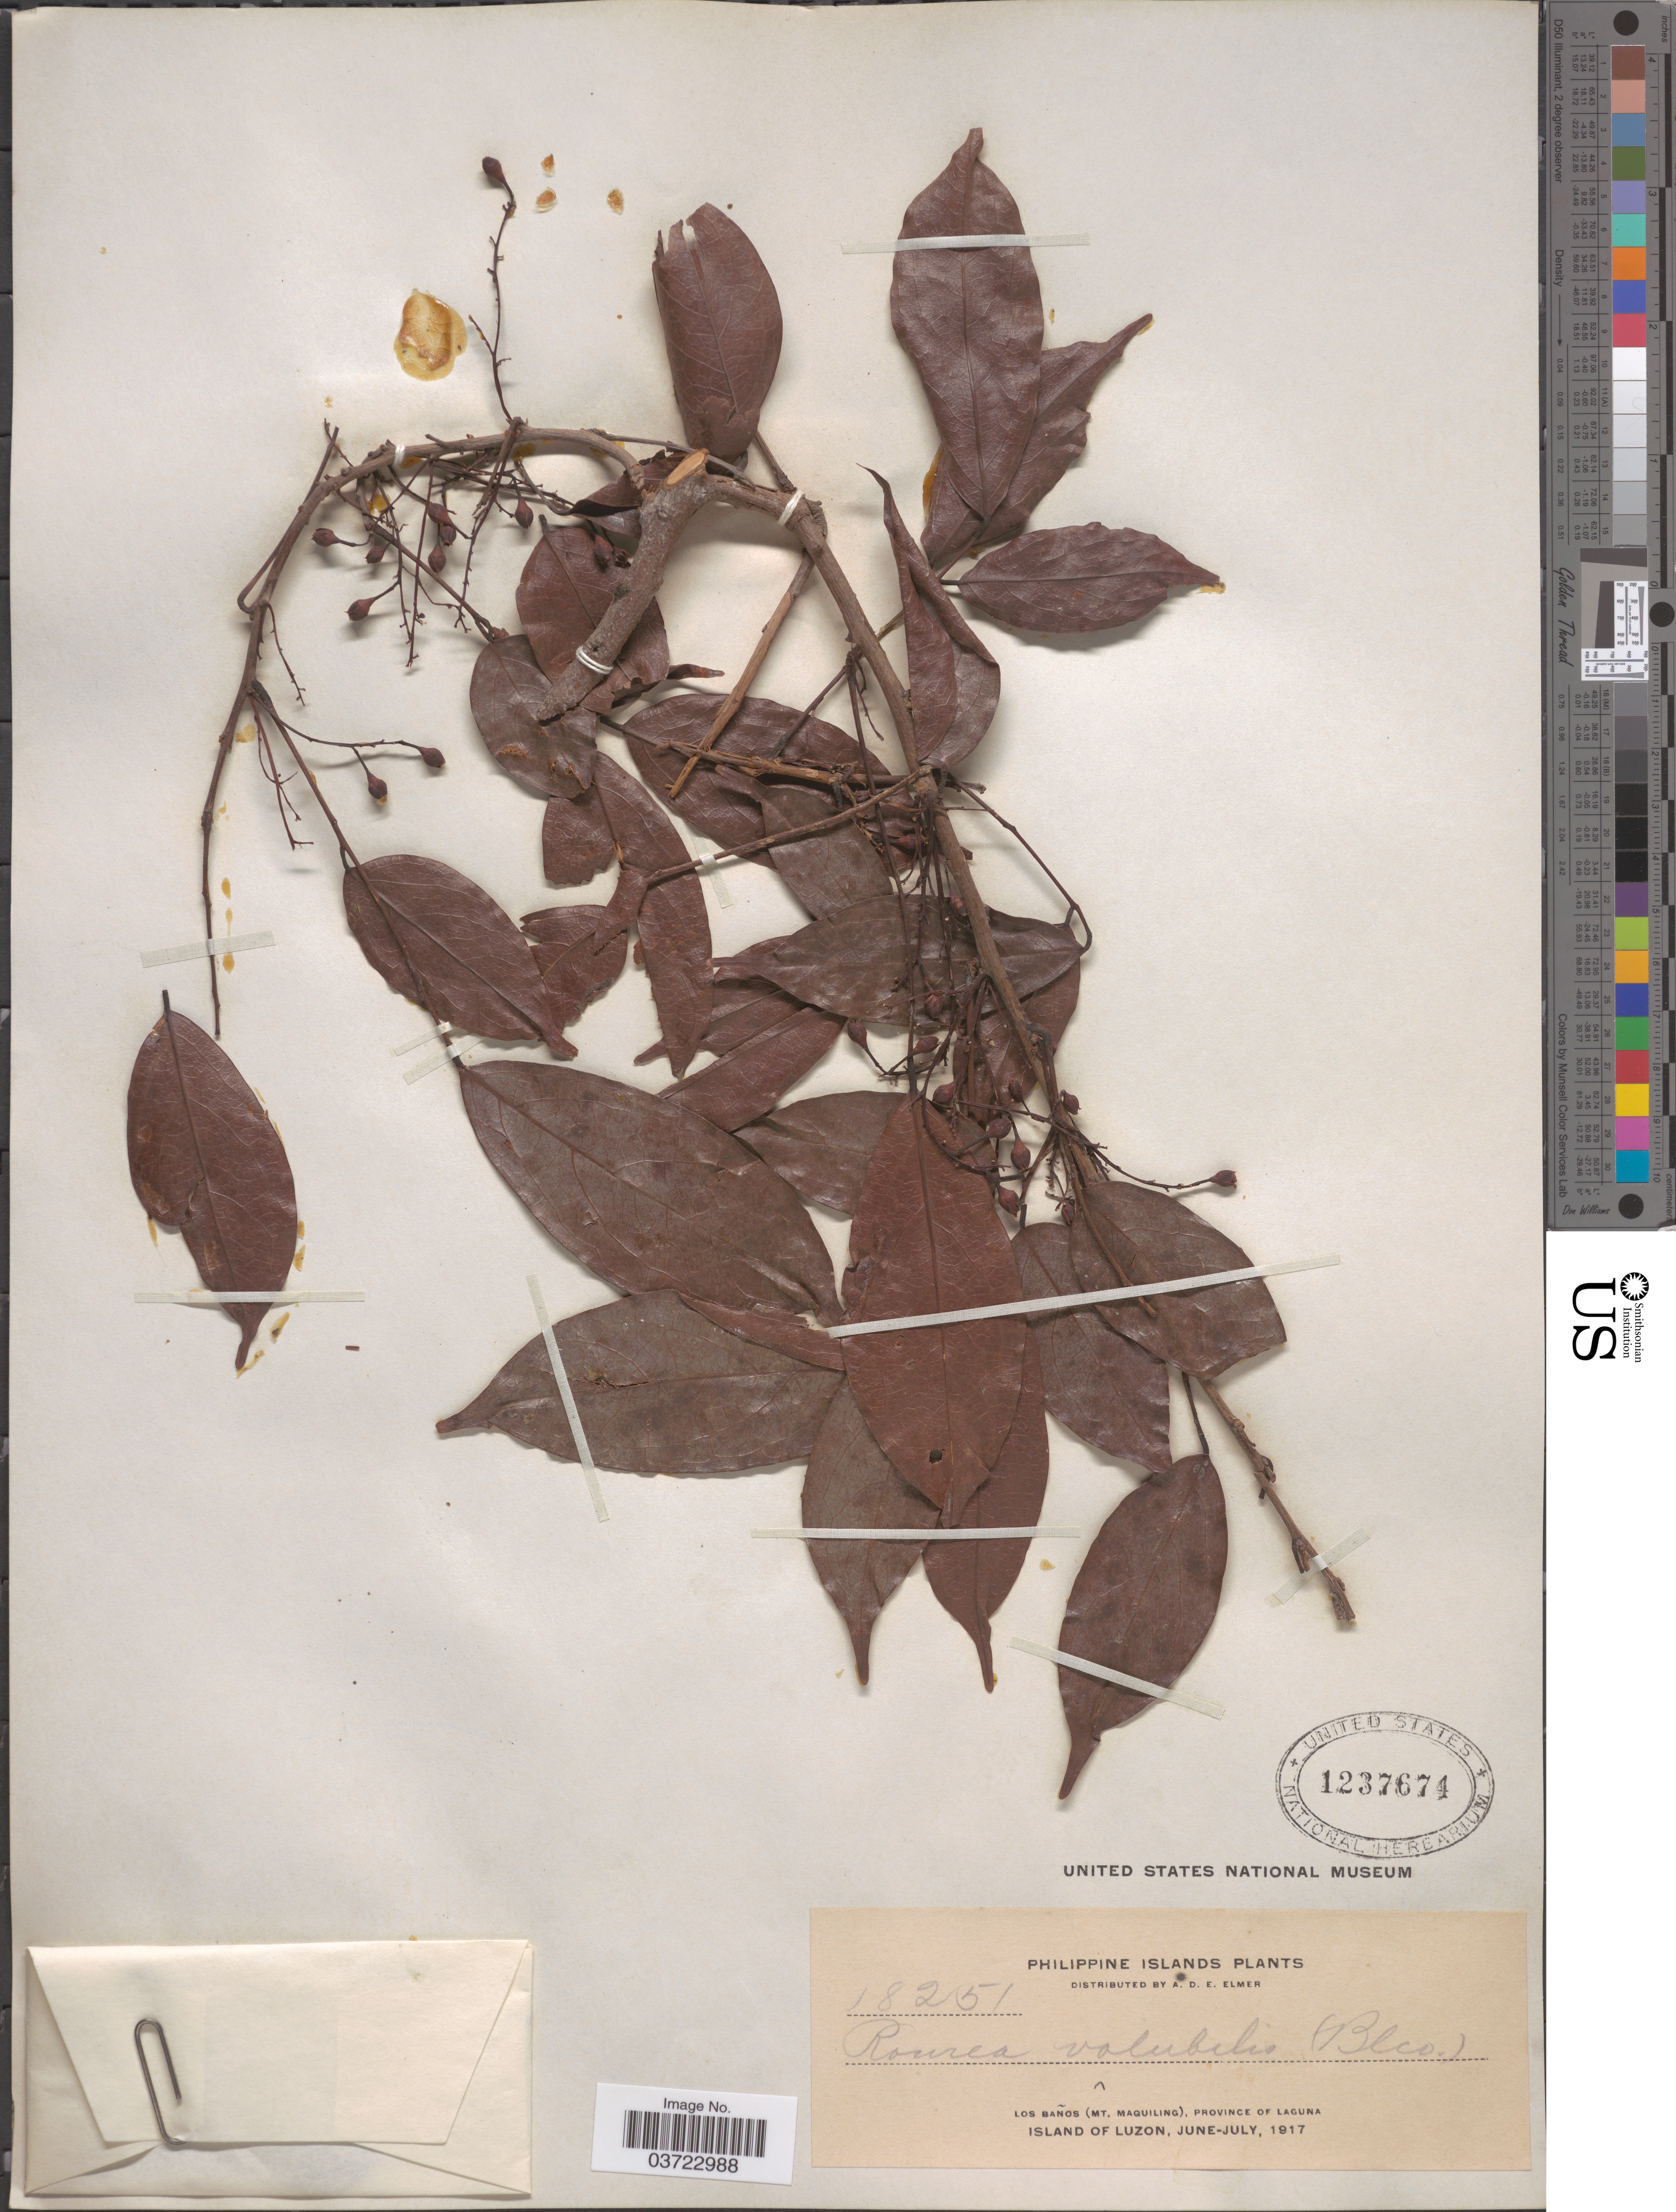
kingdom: Plantae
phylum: Tracheophyta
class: Magnoliopsida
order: Oxalidales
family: Connaraceae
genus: Rourea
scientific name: Rourea volubilis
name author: Merr.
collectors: A. D. E. Elmer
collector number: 18251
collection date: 1917-06/1917-07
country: Philippines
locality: Philippine Islands. Los Baños (Mt. Maquiling), Province of Laguna. Island of Luzon.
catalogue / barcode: US 1237674